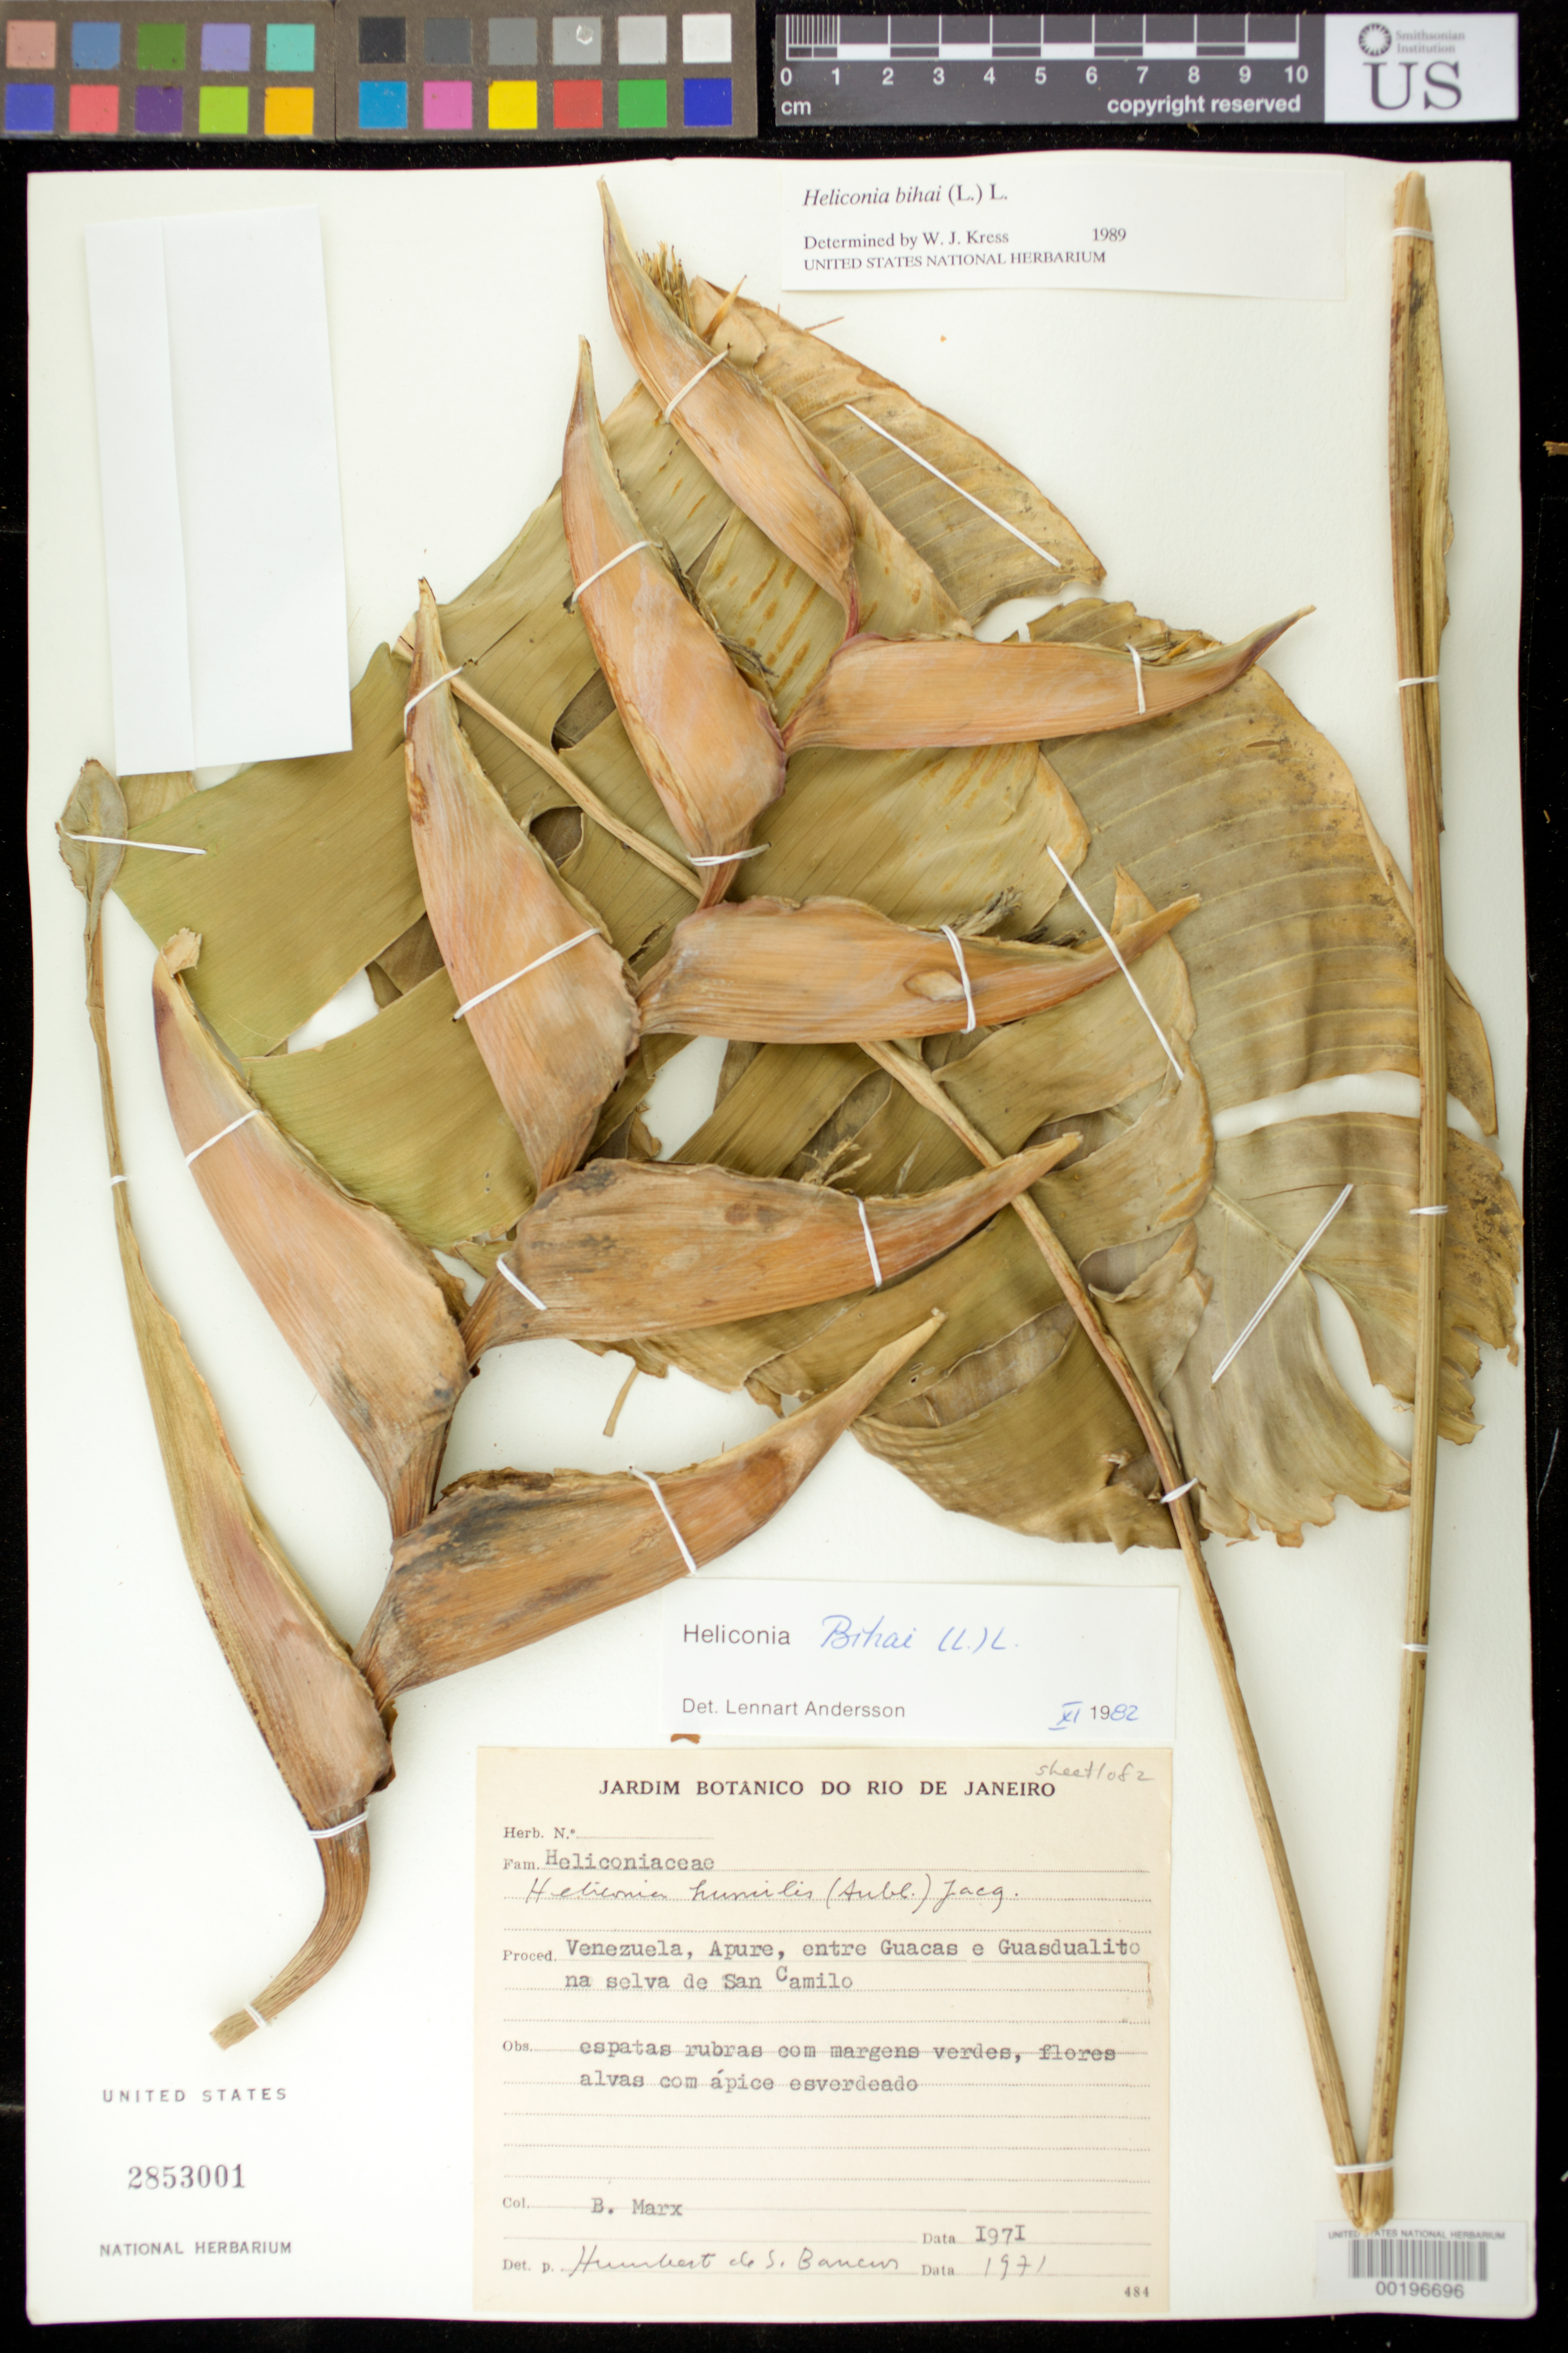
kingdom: Plantae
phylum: Tracheophyta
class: Liliopsida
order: Zingiberales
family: Heliconiaceae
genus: Heliconia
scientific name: Heliconia bihai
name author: (L.) L.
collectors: B. Marx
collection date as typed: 1971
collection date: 1971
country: Venezuela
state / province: Apure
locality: Between guacas and guasdualito na forest of san camilo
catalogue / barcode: US 2853001